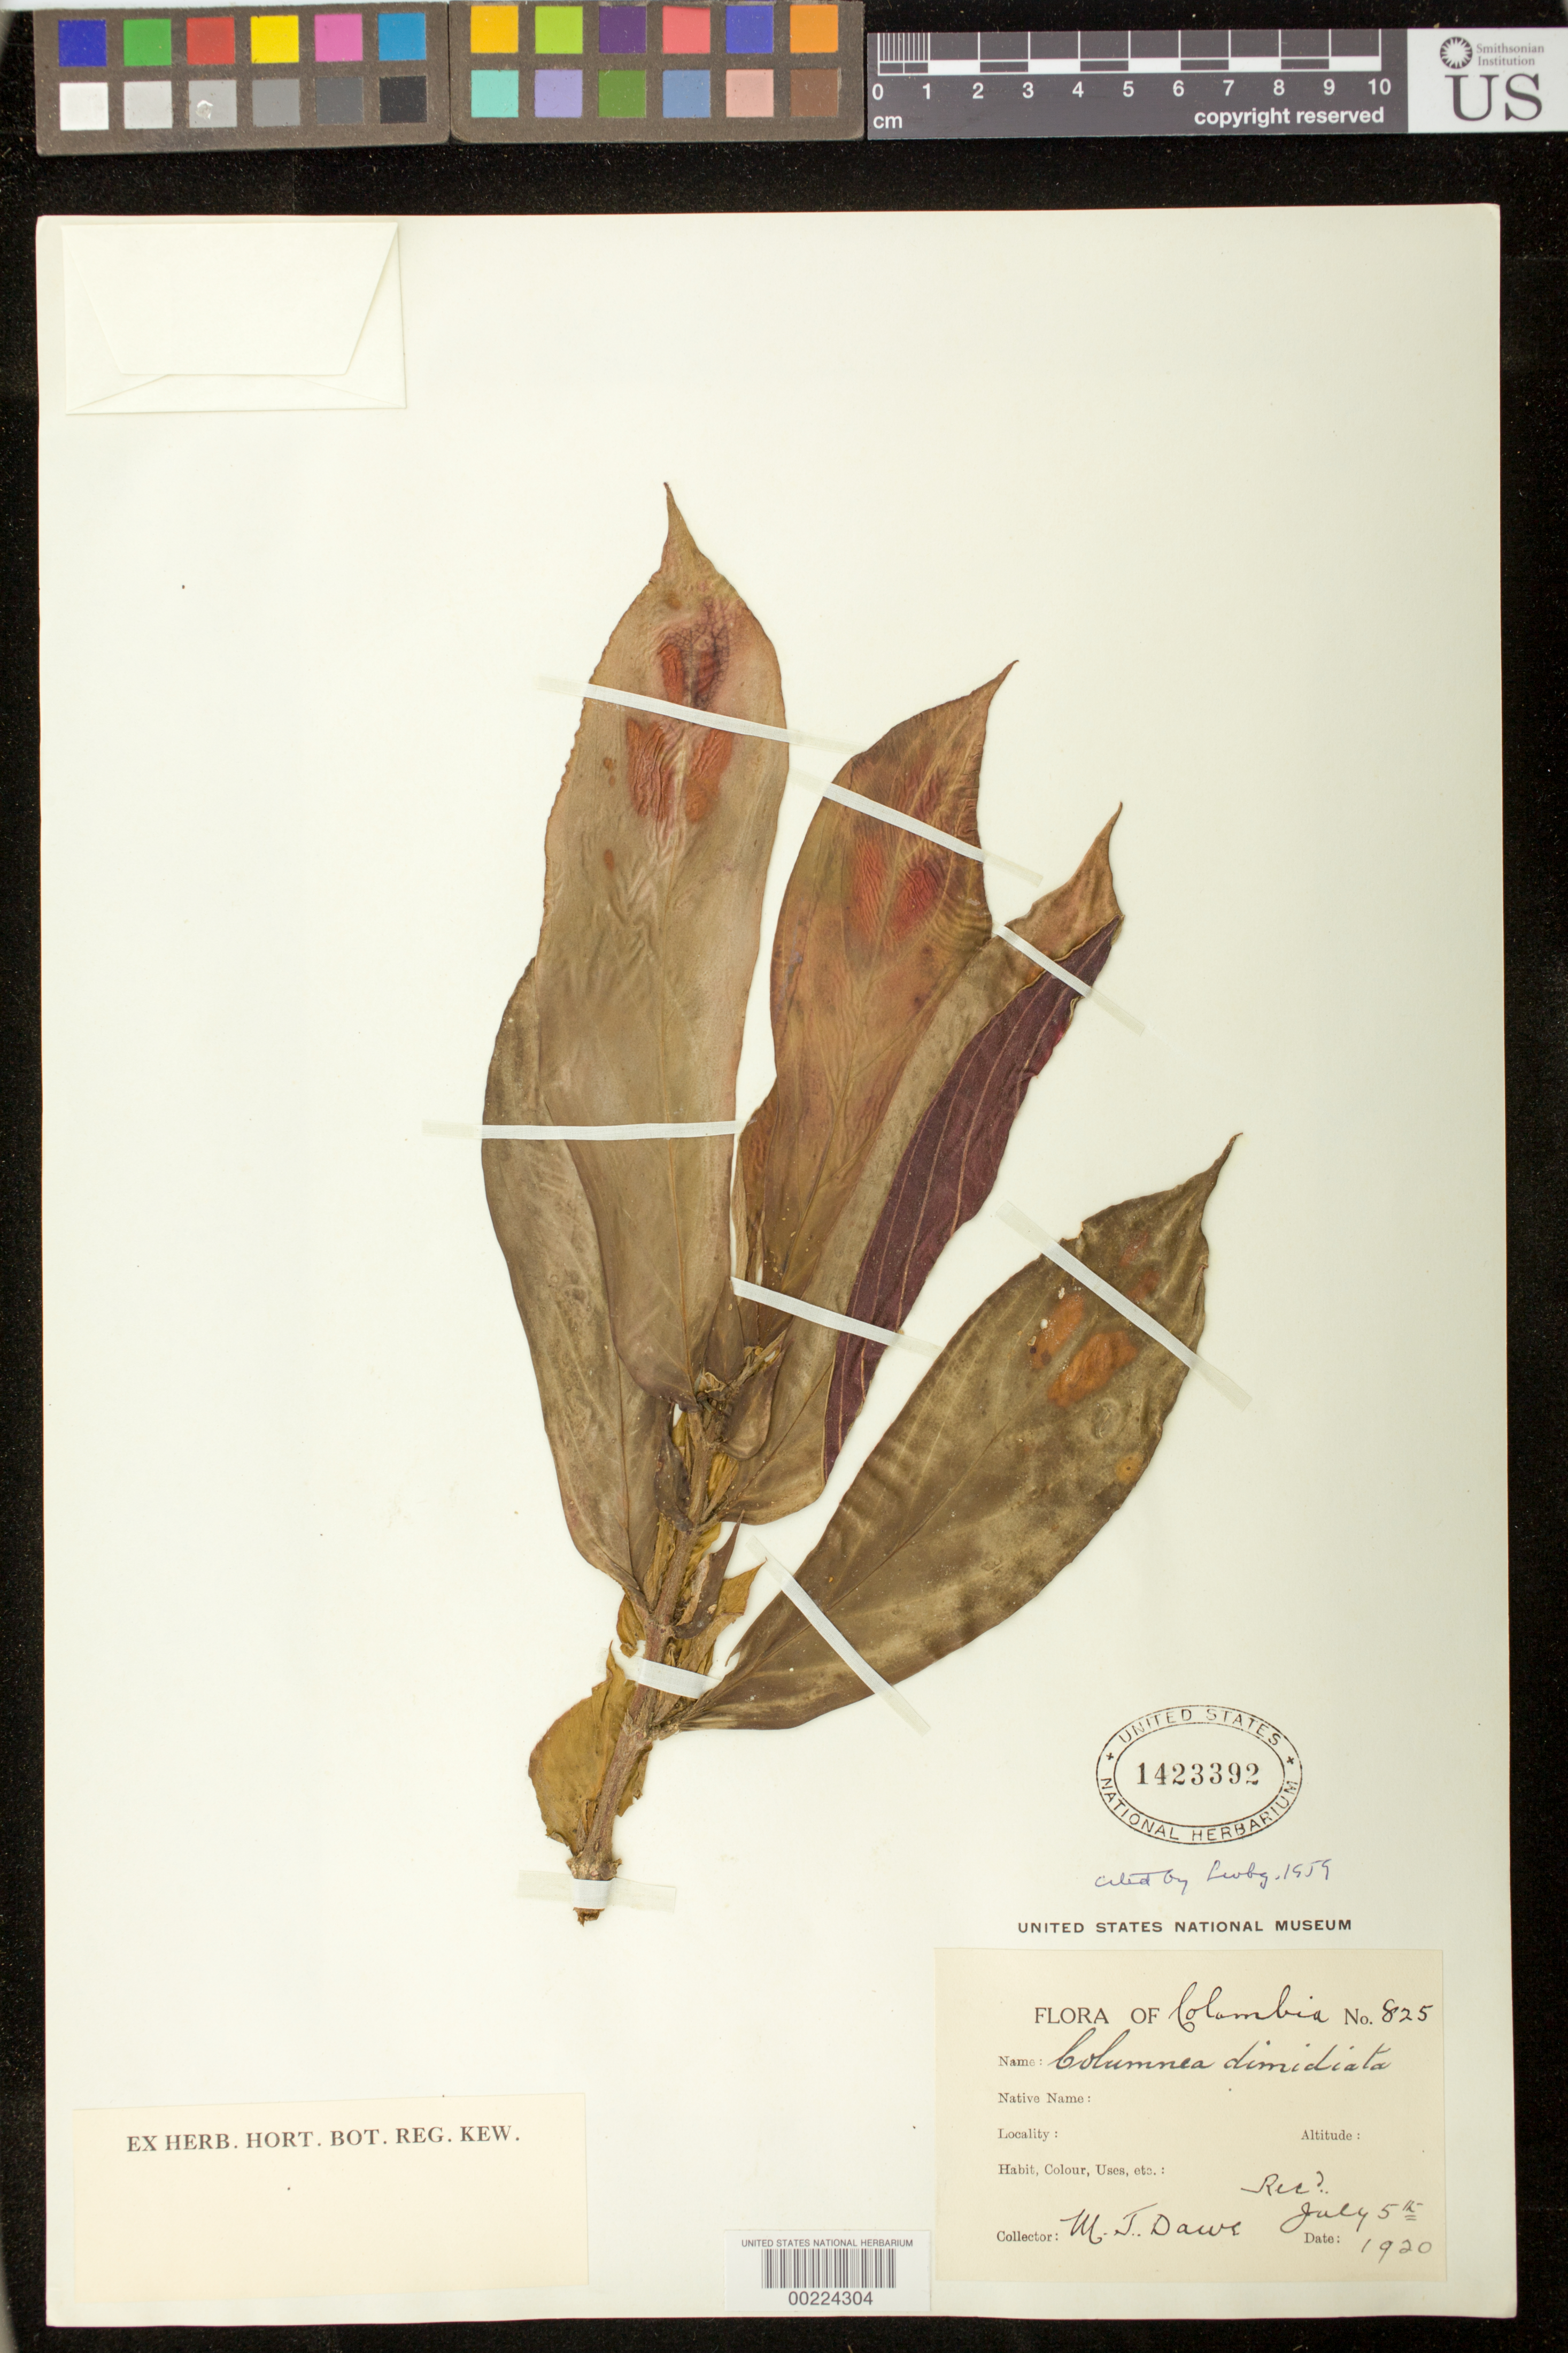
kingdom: Plantae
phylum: Tracheophyta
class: Magnoliopsida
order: Lamiales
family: Gesneriaceae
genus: Columnea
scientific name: Columnea dimidiata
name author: (Benth.) Kuntze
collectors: M. T. Dawe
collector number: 825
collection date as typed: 05 Jul 1920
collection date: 1920-07-05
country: Colombia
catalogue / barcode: US 1423392